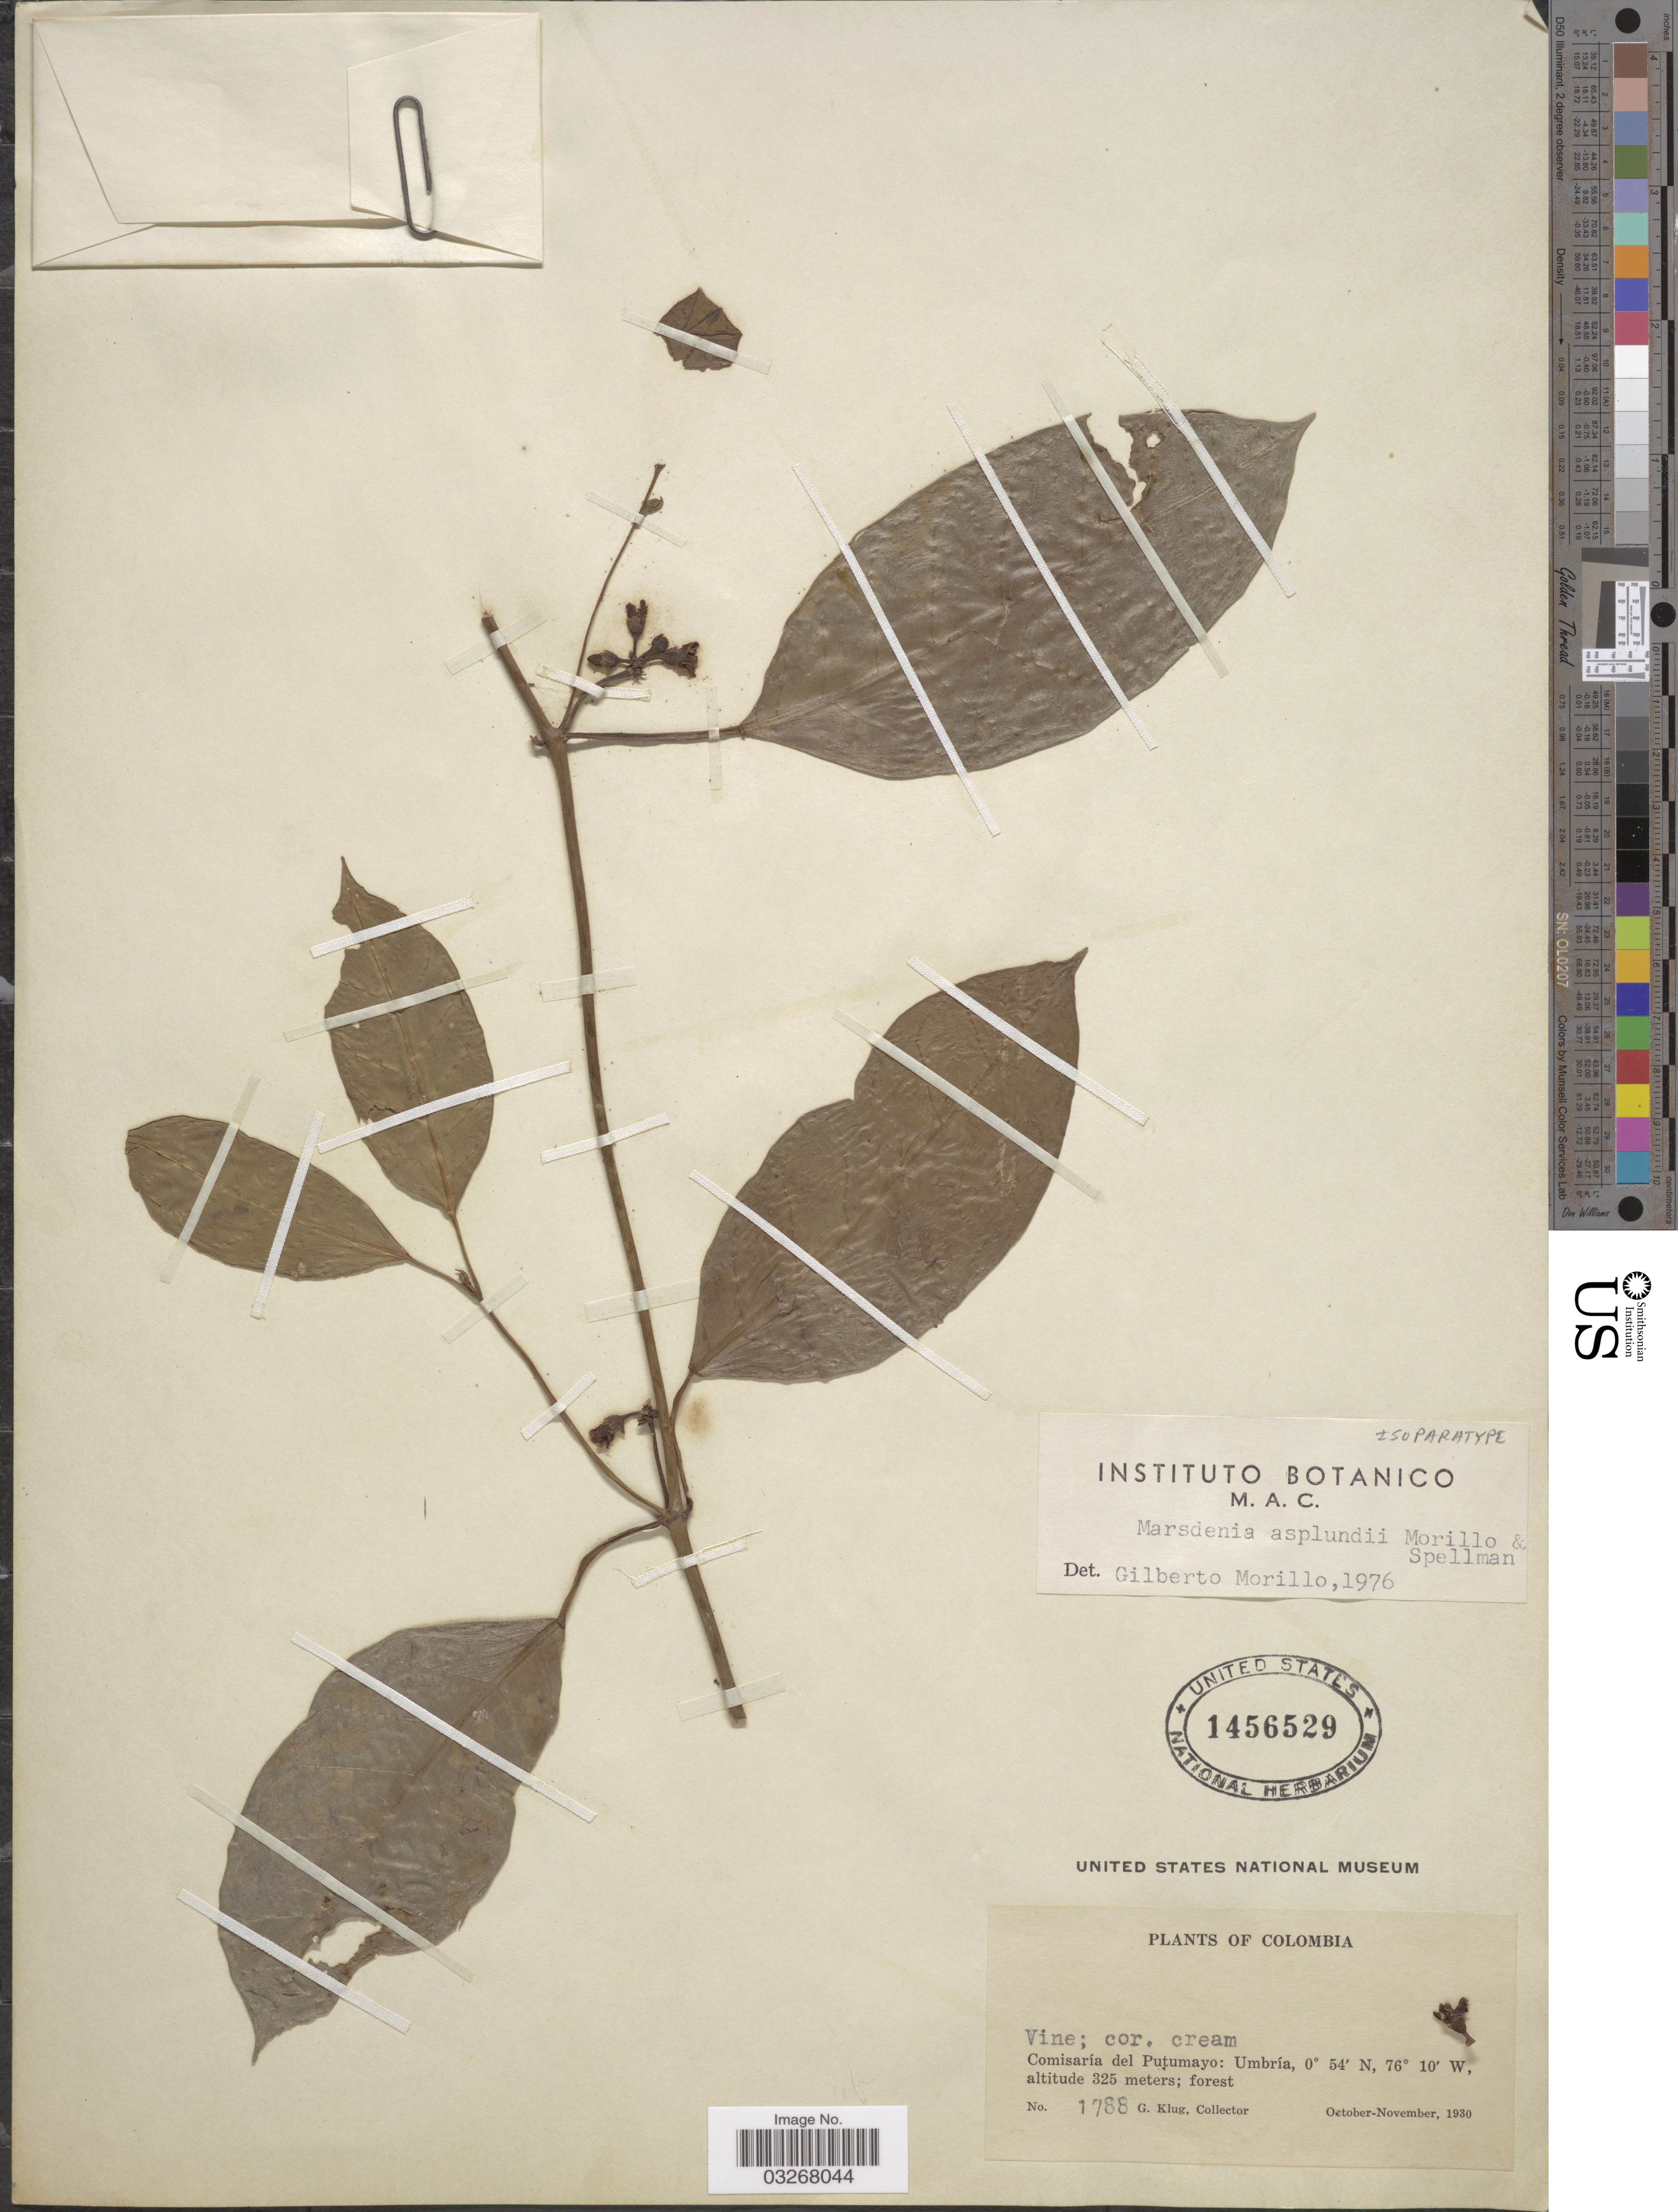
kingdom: Plantae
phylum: Tracheophyta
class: Magnoliopsida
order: Gentianales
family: Apocynaceae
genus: Marsdenia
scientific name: Marsdenia asplundii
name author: Morillo & Spellman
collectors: G. Klug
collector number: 1788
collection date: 1930-10/1930-11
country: Colombia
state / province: Putumayo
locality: Comisaría del Putumayo: Umbría.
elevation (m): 325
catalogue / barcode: US 1456529